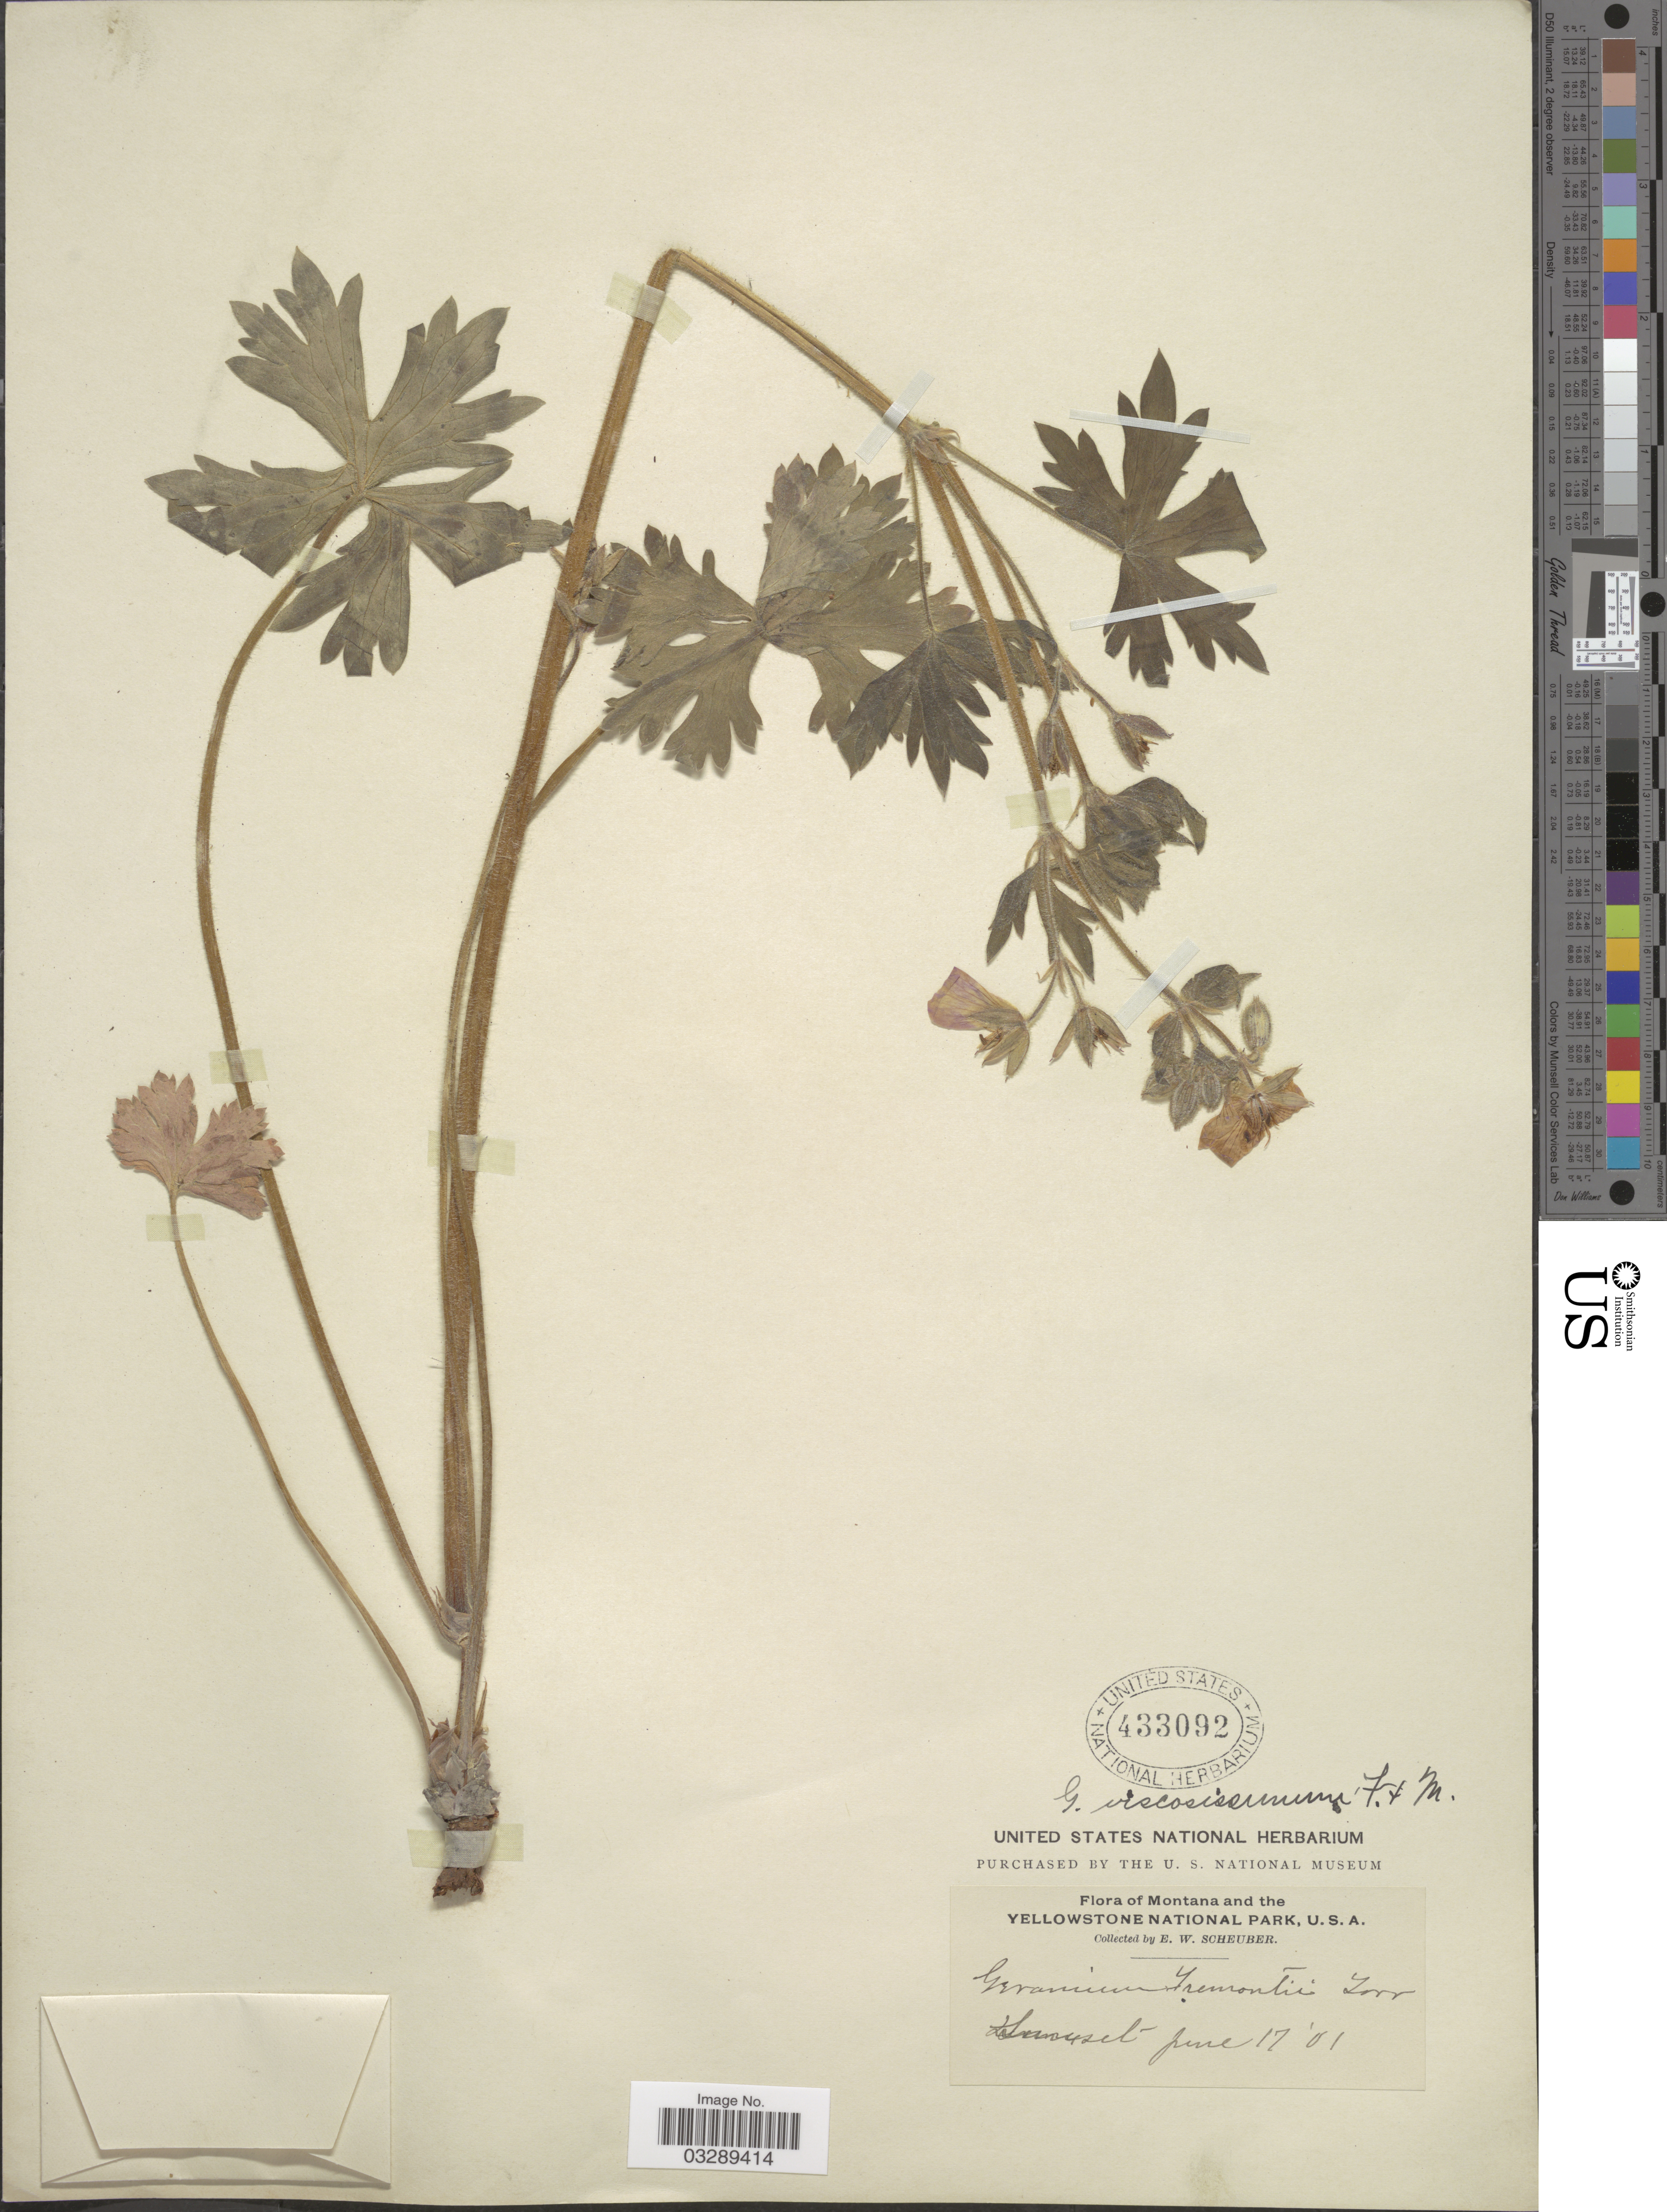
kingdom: Plantae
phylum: Tracheophyta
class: Magnoliopsida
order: Geraniales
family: Geraniaceae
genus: Geranium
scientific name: Geranium viscosissimum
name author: Fisch. & C.A. Mey.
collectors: E. Scheuber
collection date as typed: Transcribed d/m/y: 17/6/1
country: United States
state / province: Montana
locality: Montana and the Yellowstone National Park.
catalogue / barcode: US 433092